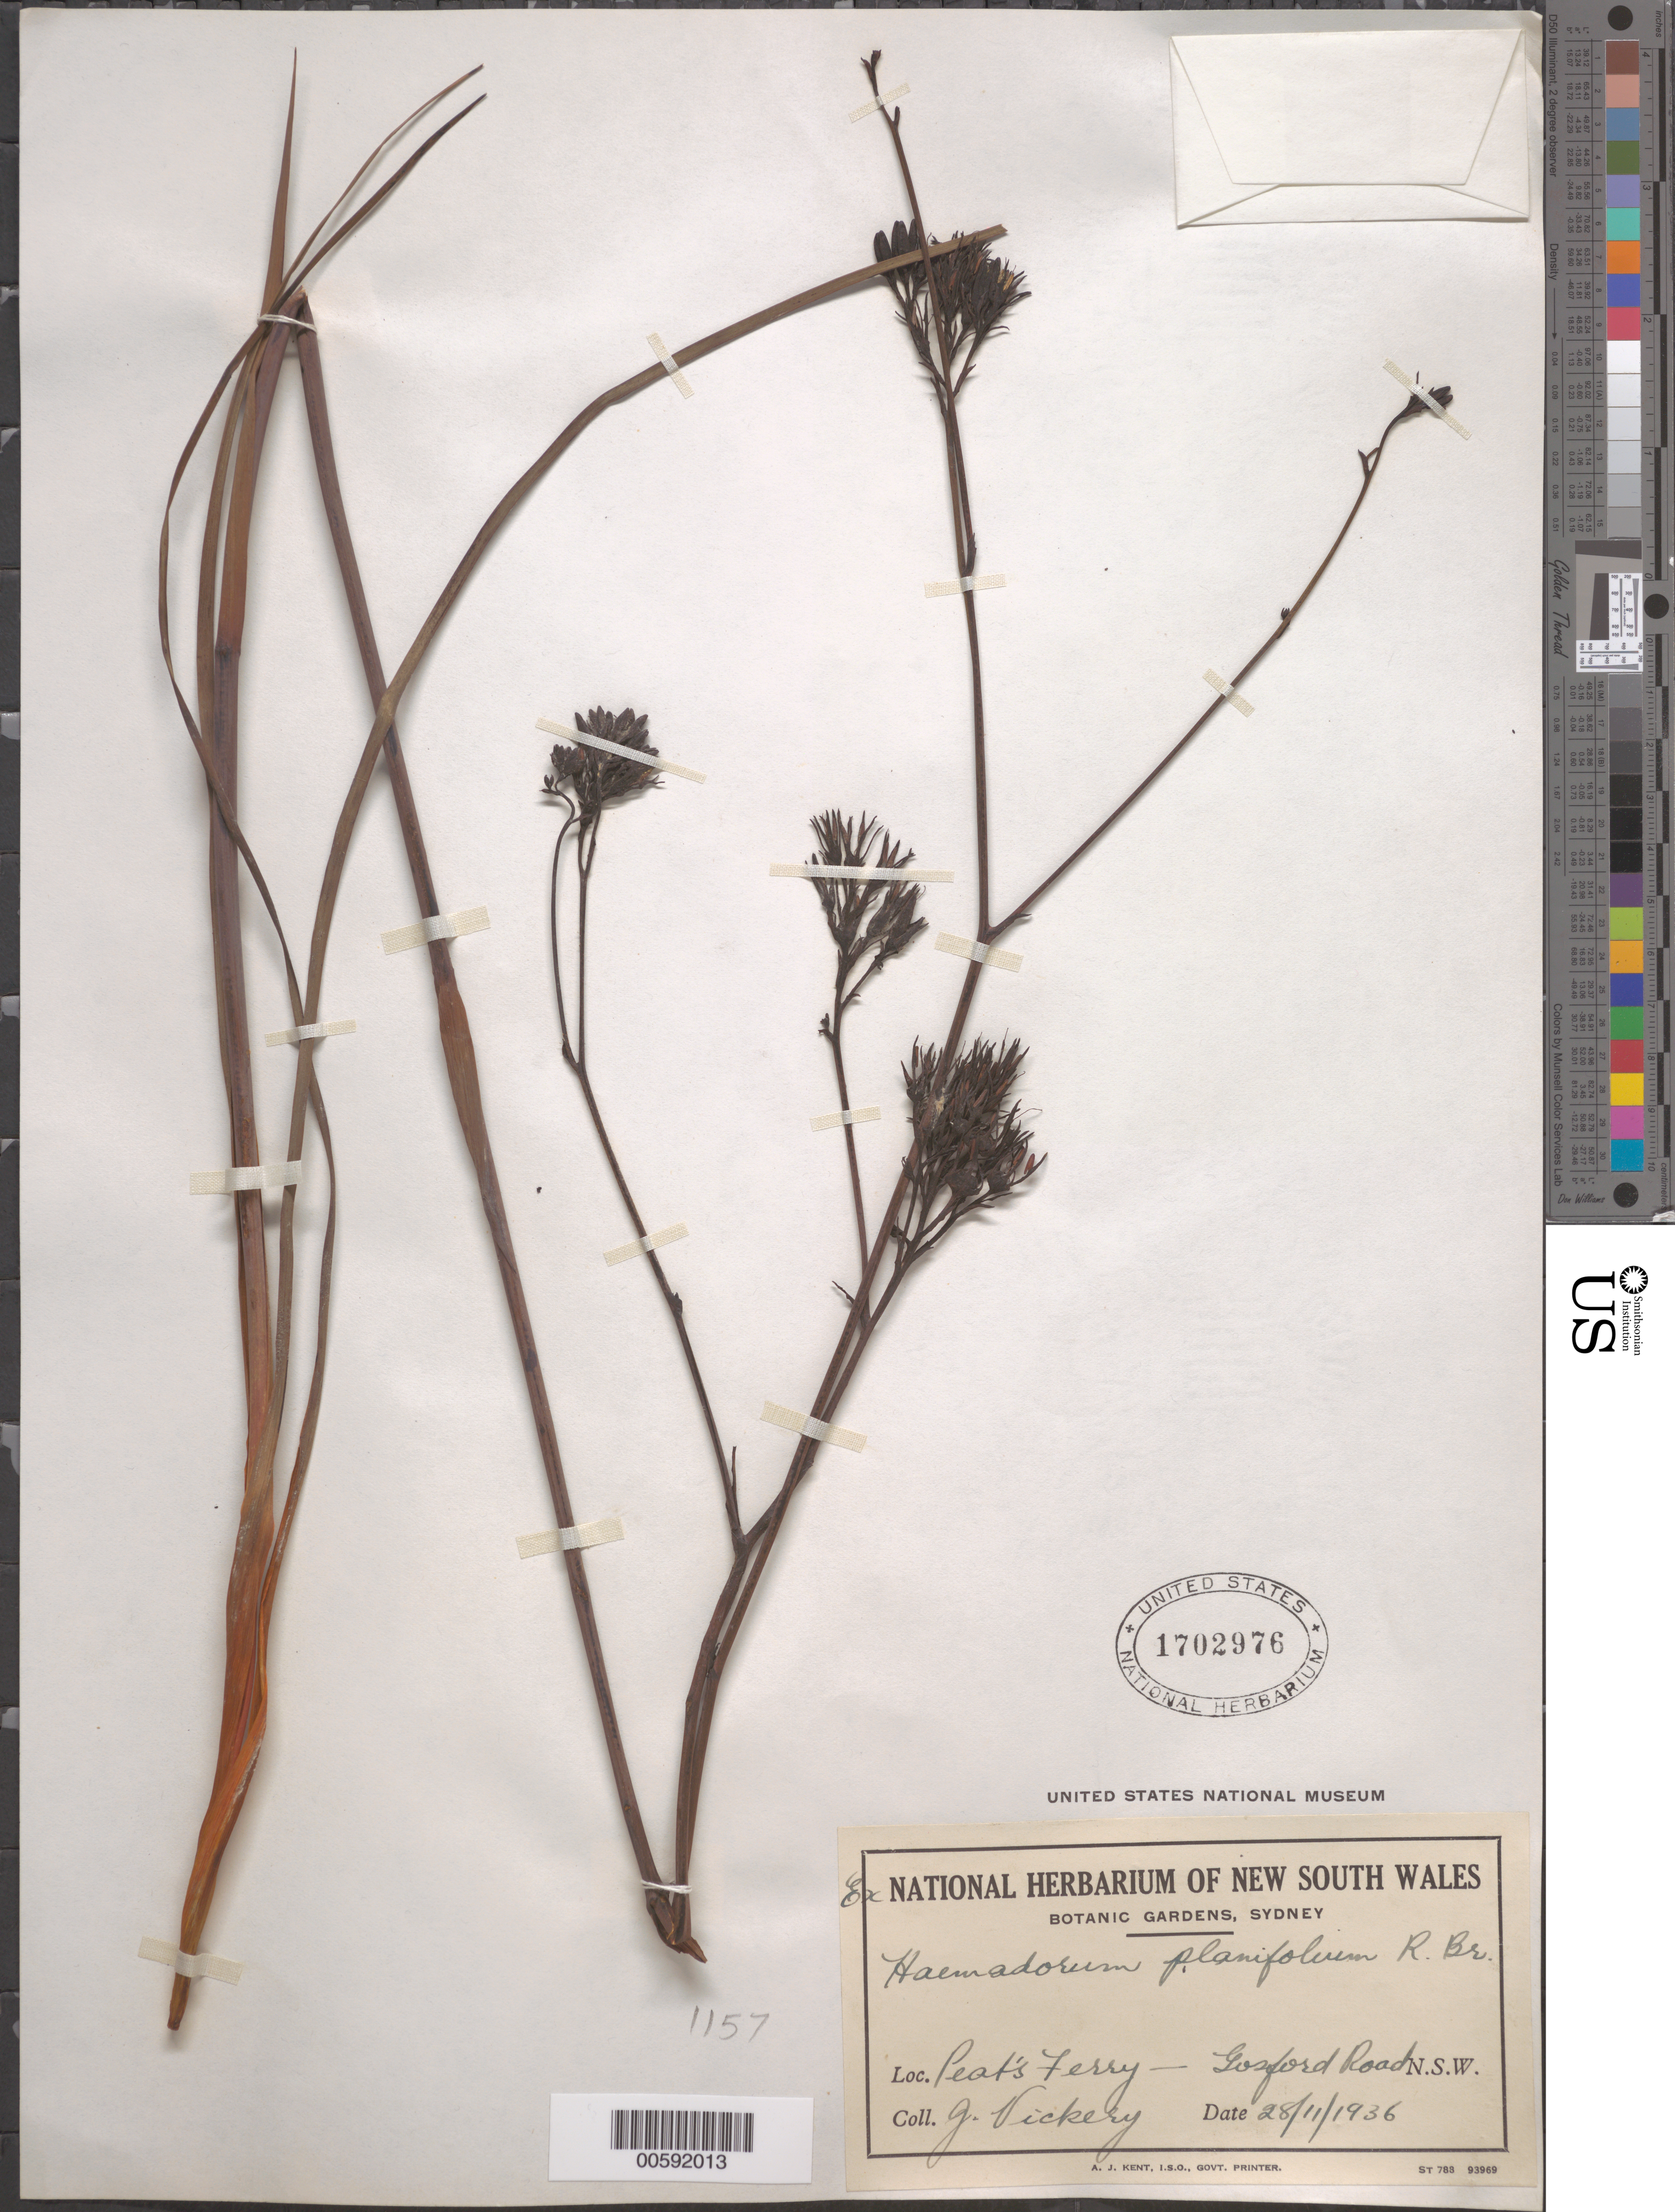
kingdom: Plantae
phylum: Tracheophyta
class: Liliopsida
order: Commelinales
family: Haemodoraceae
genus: Haemodorum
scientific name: Haemodorum planifolium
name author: R. Br.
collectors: J. Vickery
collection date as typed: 28 Nov 1936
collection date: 1936-11-28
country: Australia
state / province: New South Wales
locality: Peat's Ferry, Gosford Road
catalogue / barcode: US 1702976